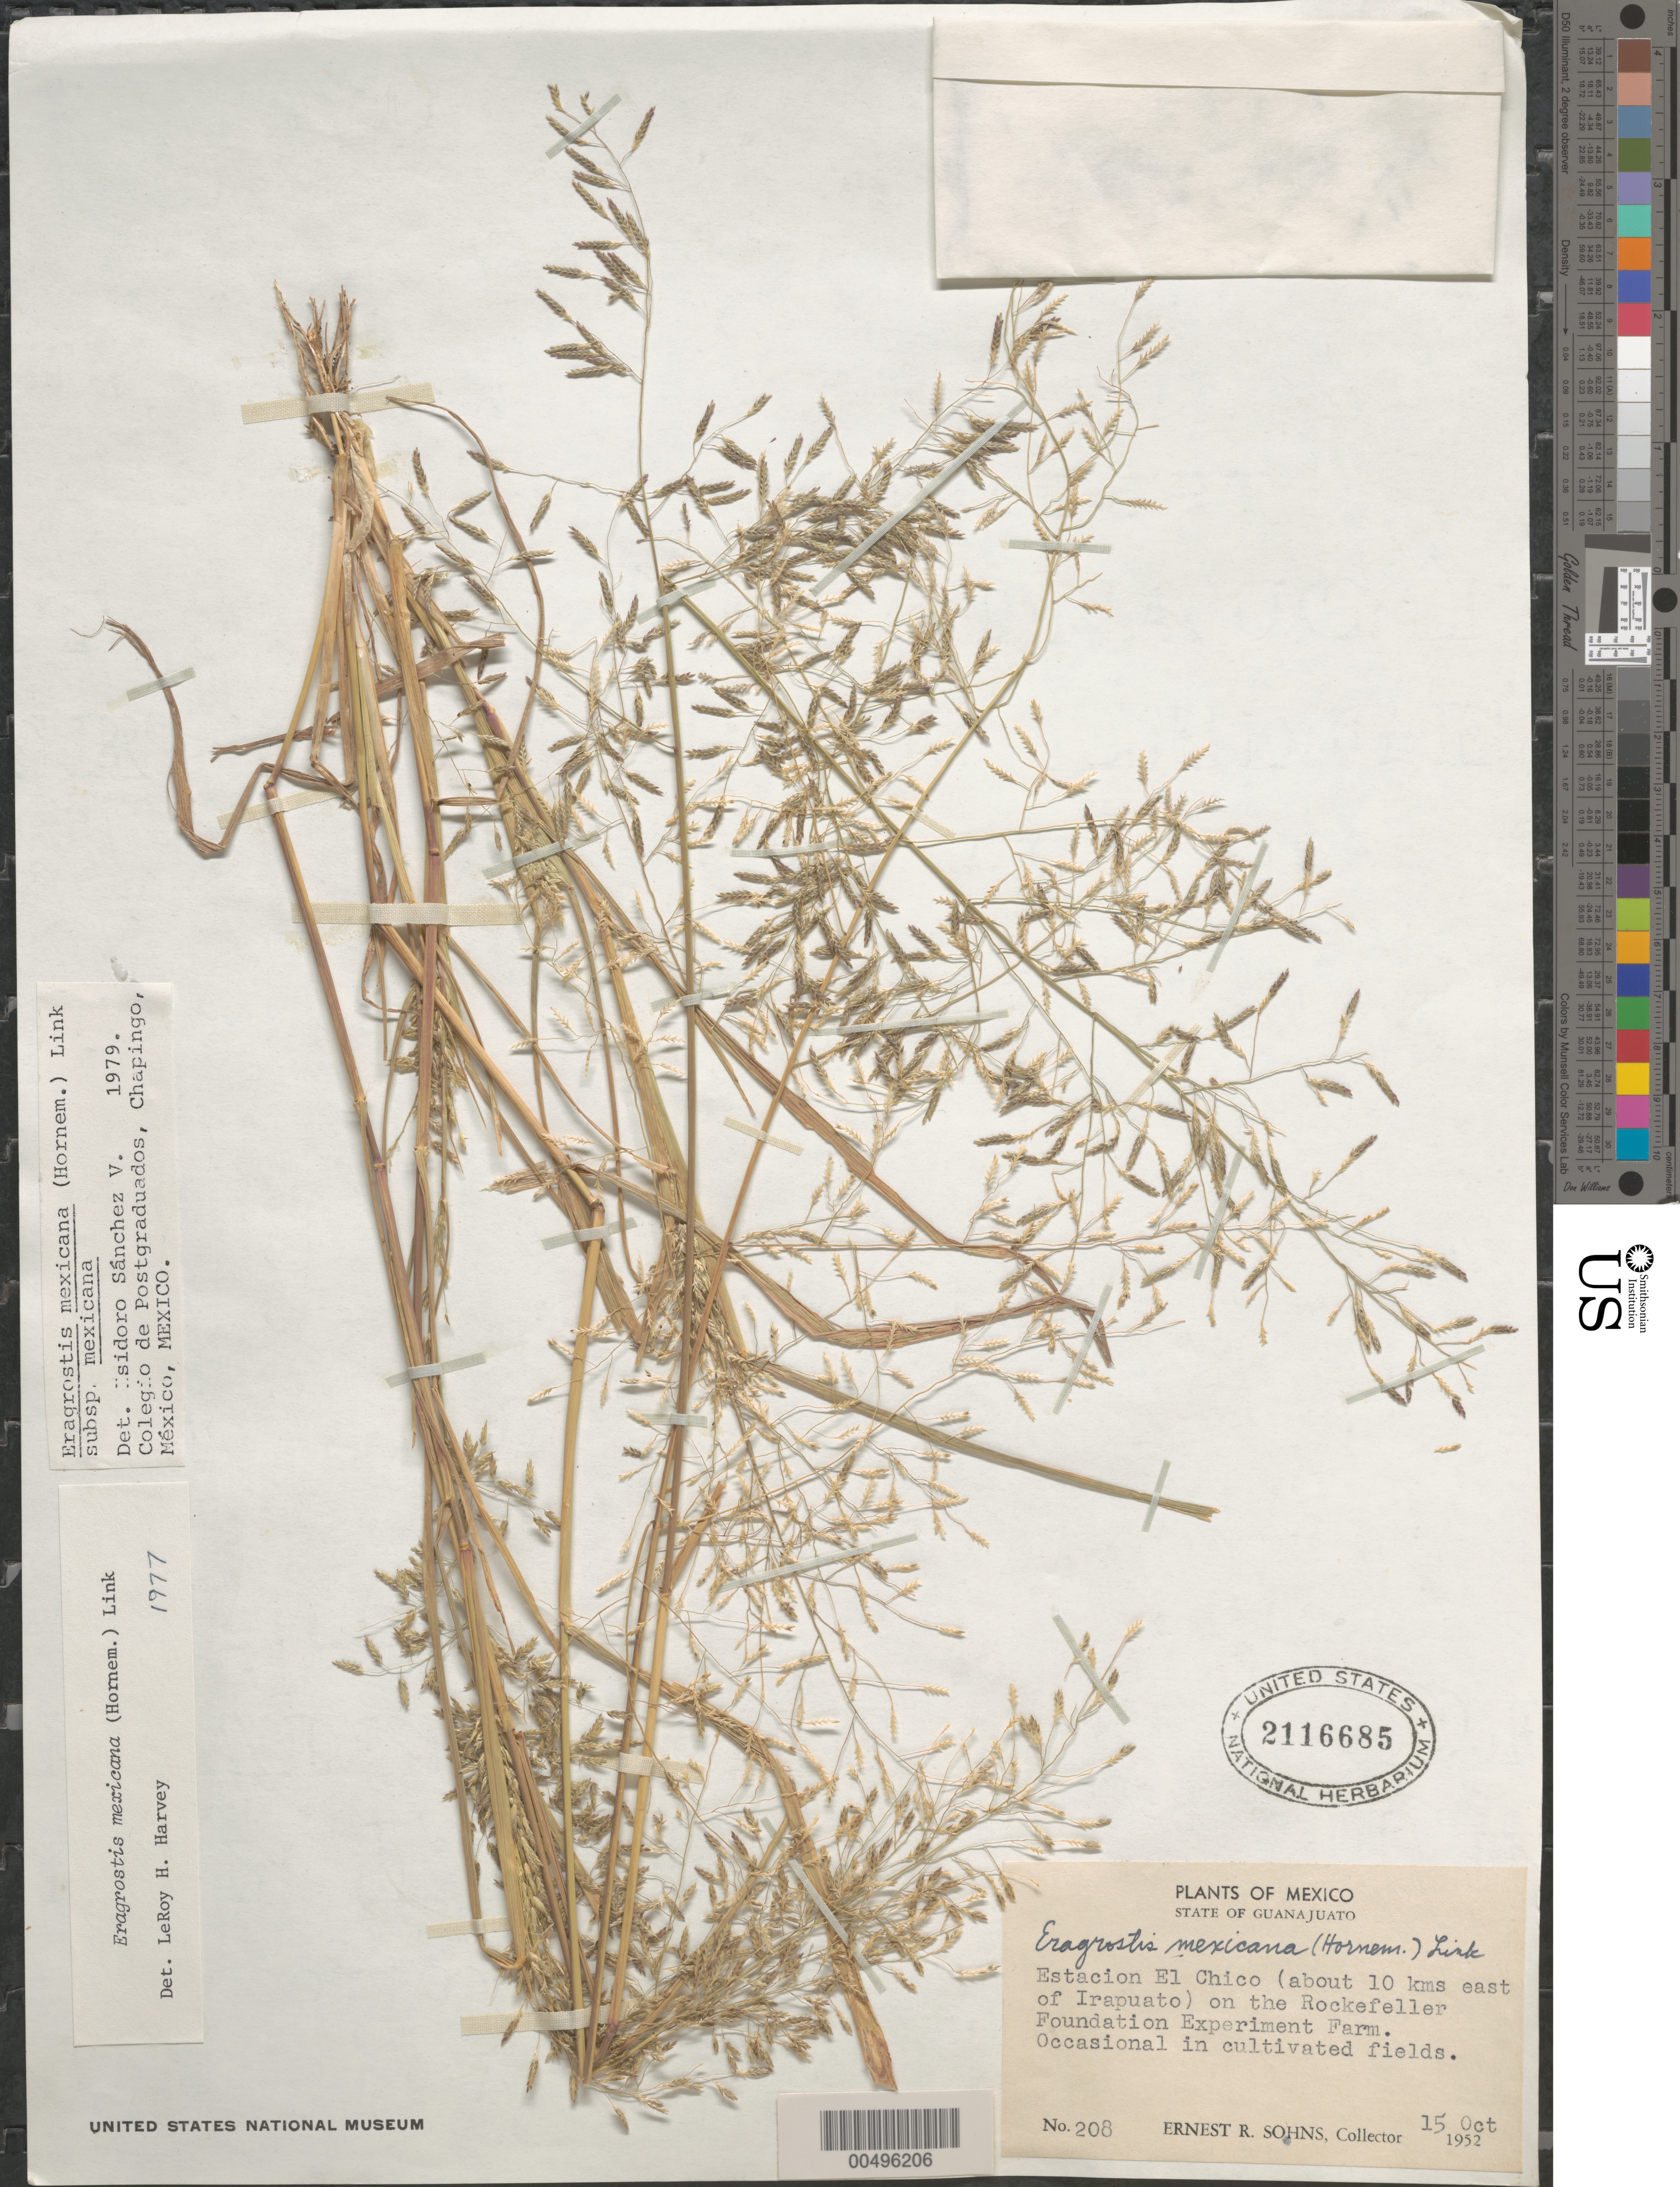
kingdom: Plantae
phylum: Tracheophyta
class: Liliopsida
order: Poales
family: Poaceae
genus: Eragrostis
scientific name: Eragrostis mexicana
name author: (Hornem.) Link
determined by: Sánchez Vega, I. M.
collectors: E. R. Sohns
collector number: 208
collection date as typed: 15 Oct 1952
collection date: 1952-10-15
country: Mexico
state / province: Guanajuato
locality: Estacion El Chico (about 10 km E of Irapuato) on the Rockefeller Foundation Experiment Farm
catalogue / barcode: US 2116685